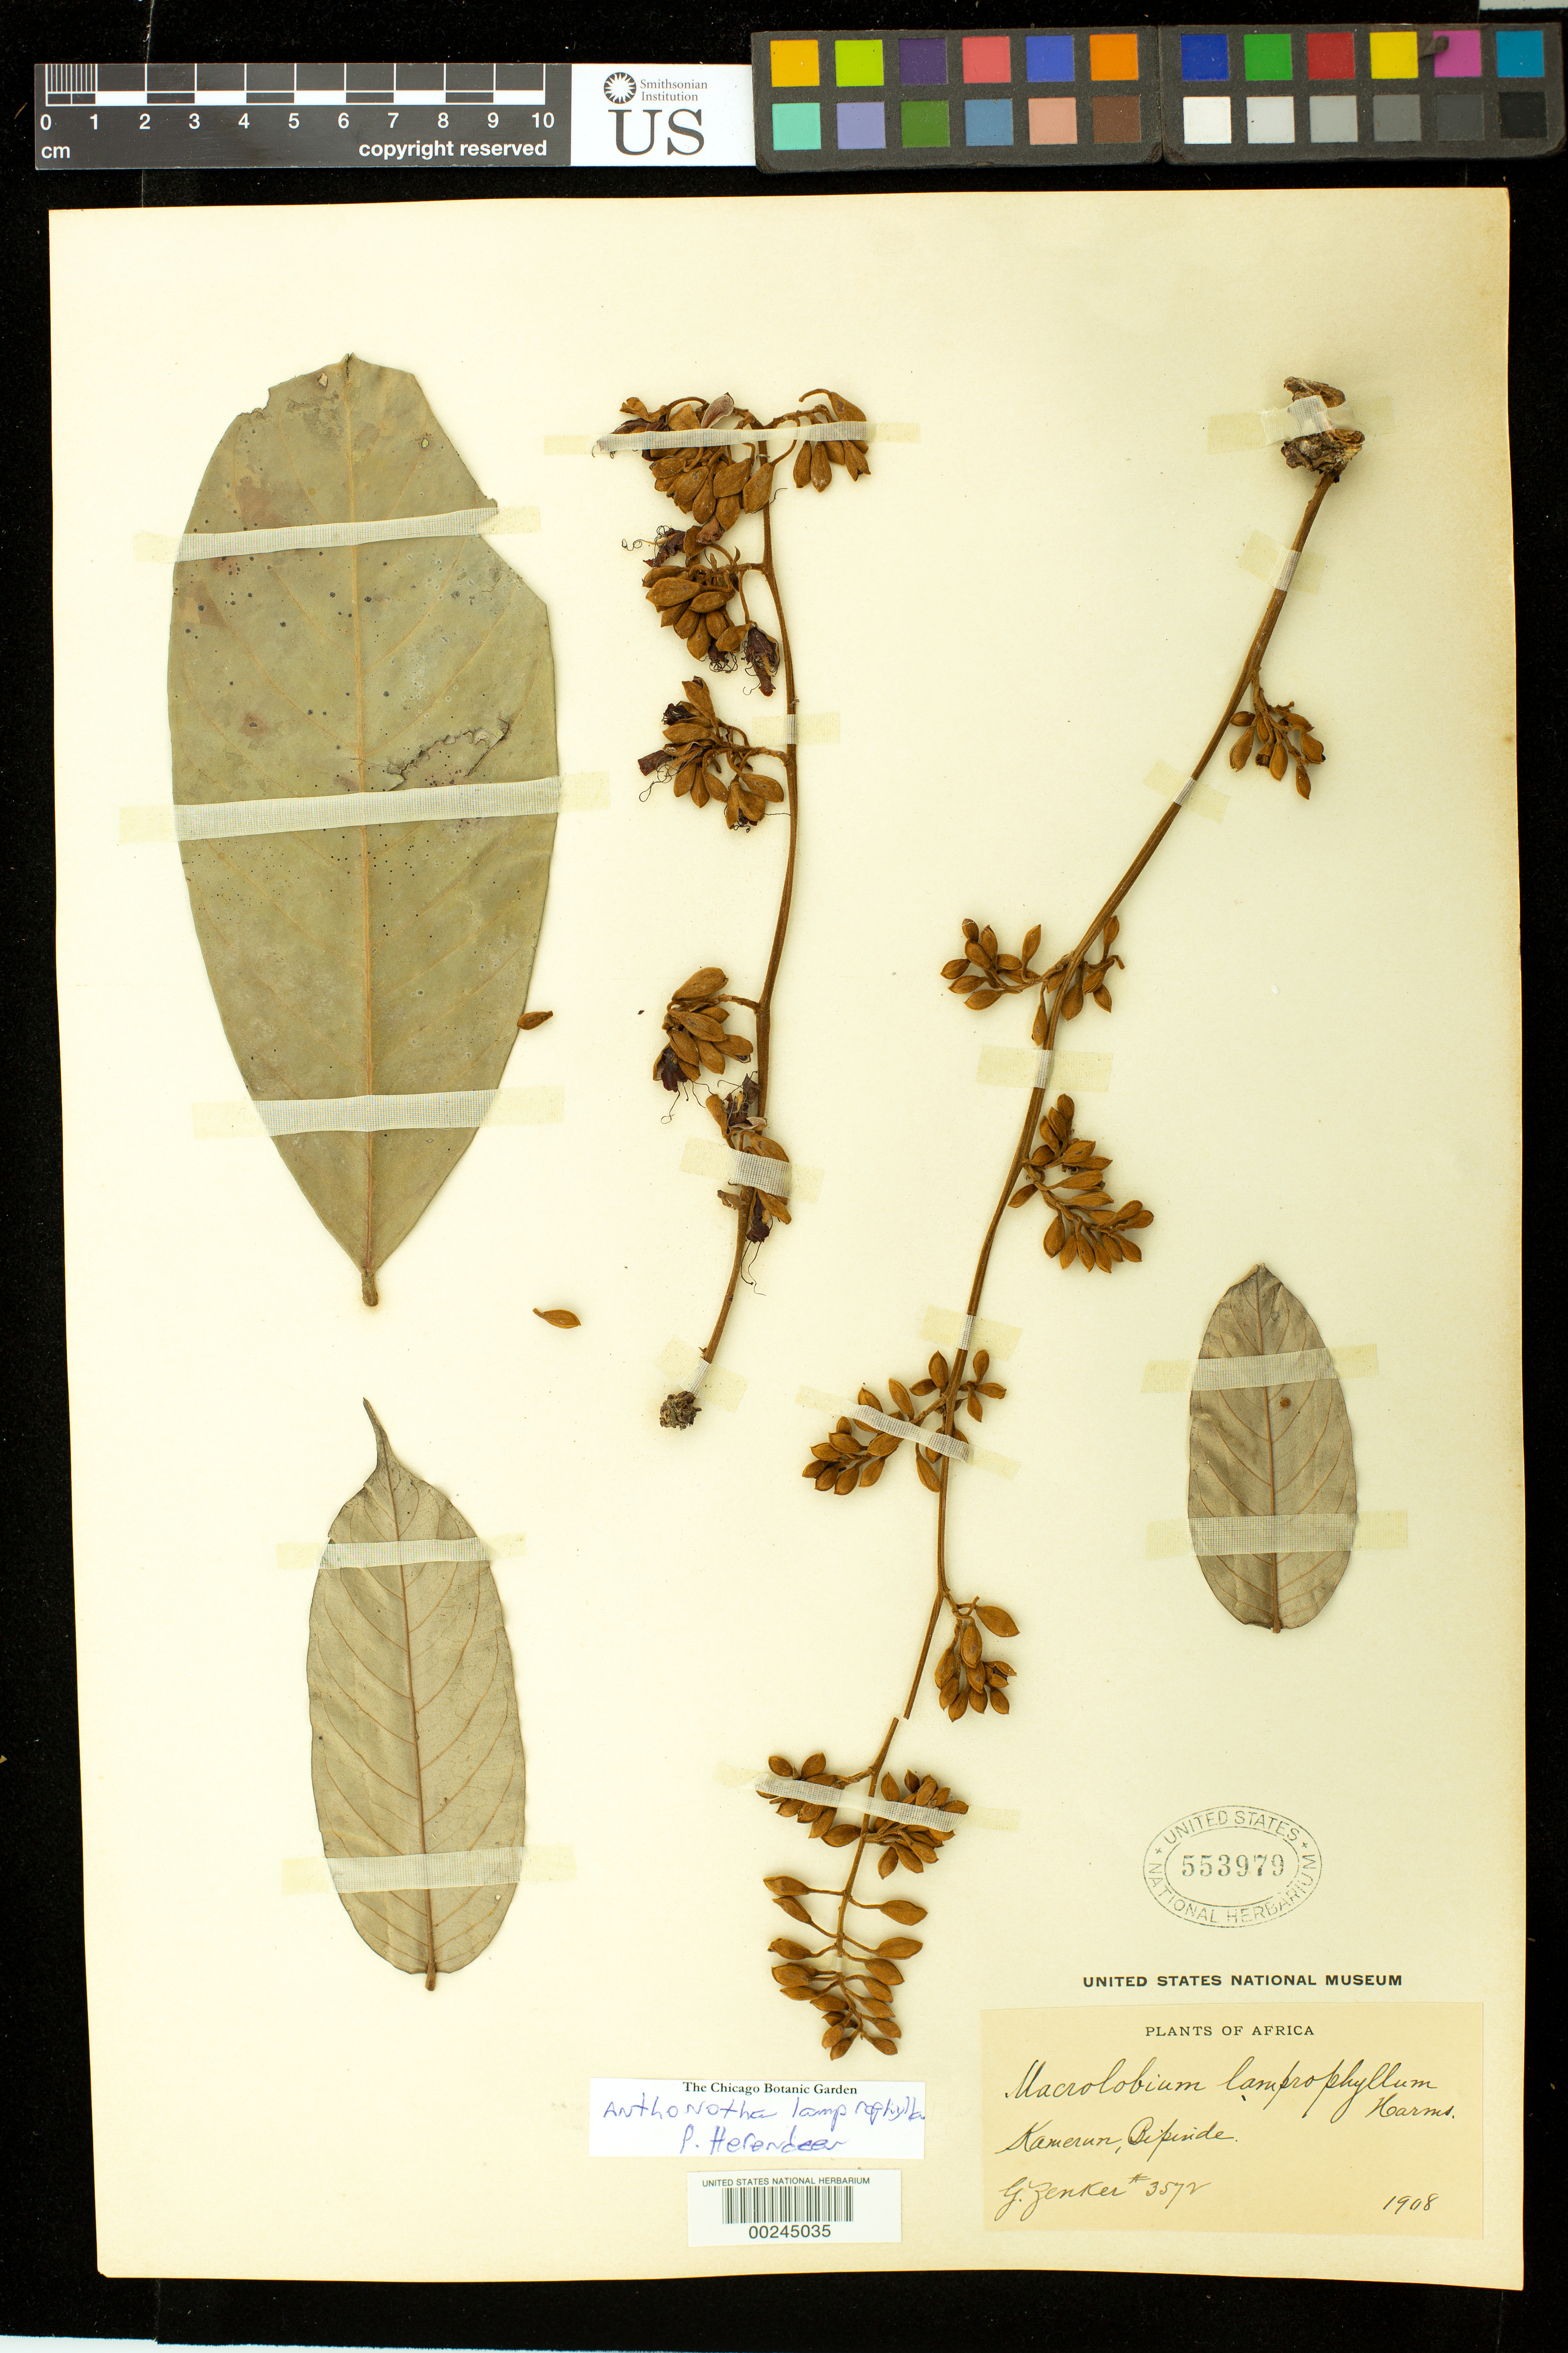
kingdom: Plantae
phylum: Tracheophyta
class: Magnoliopsida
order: Fabales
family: Fabaceae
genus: Macrolobium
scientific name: Macrolobium lamprophyllum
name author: Harms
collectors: G. A. Zenker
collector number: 3572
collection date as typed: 1908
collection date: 1908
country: Cameroon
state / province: Sud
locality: Kamerun, Bipinde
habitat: Forest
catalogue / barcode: US 553979